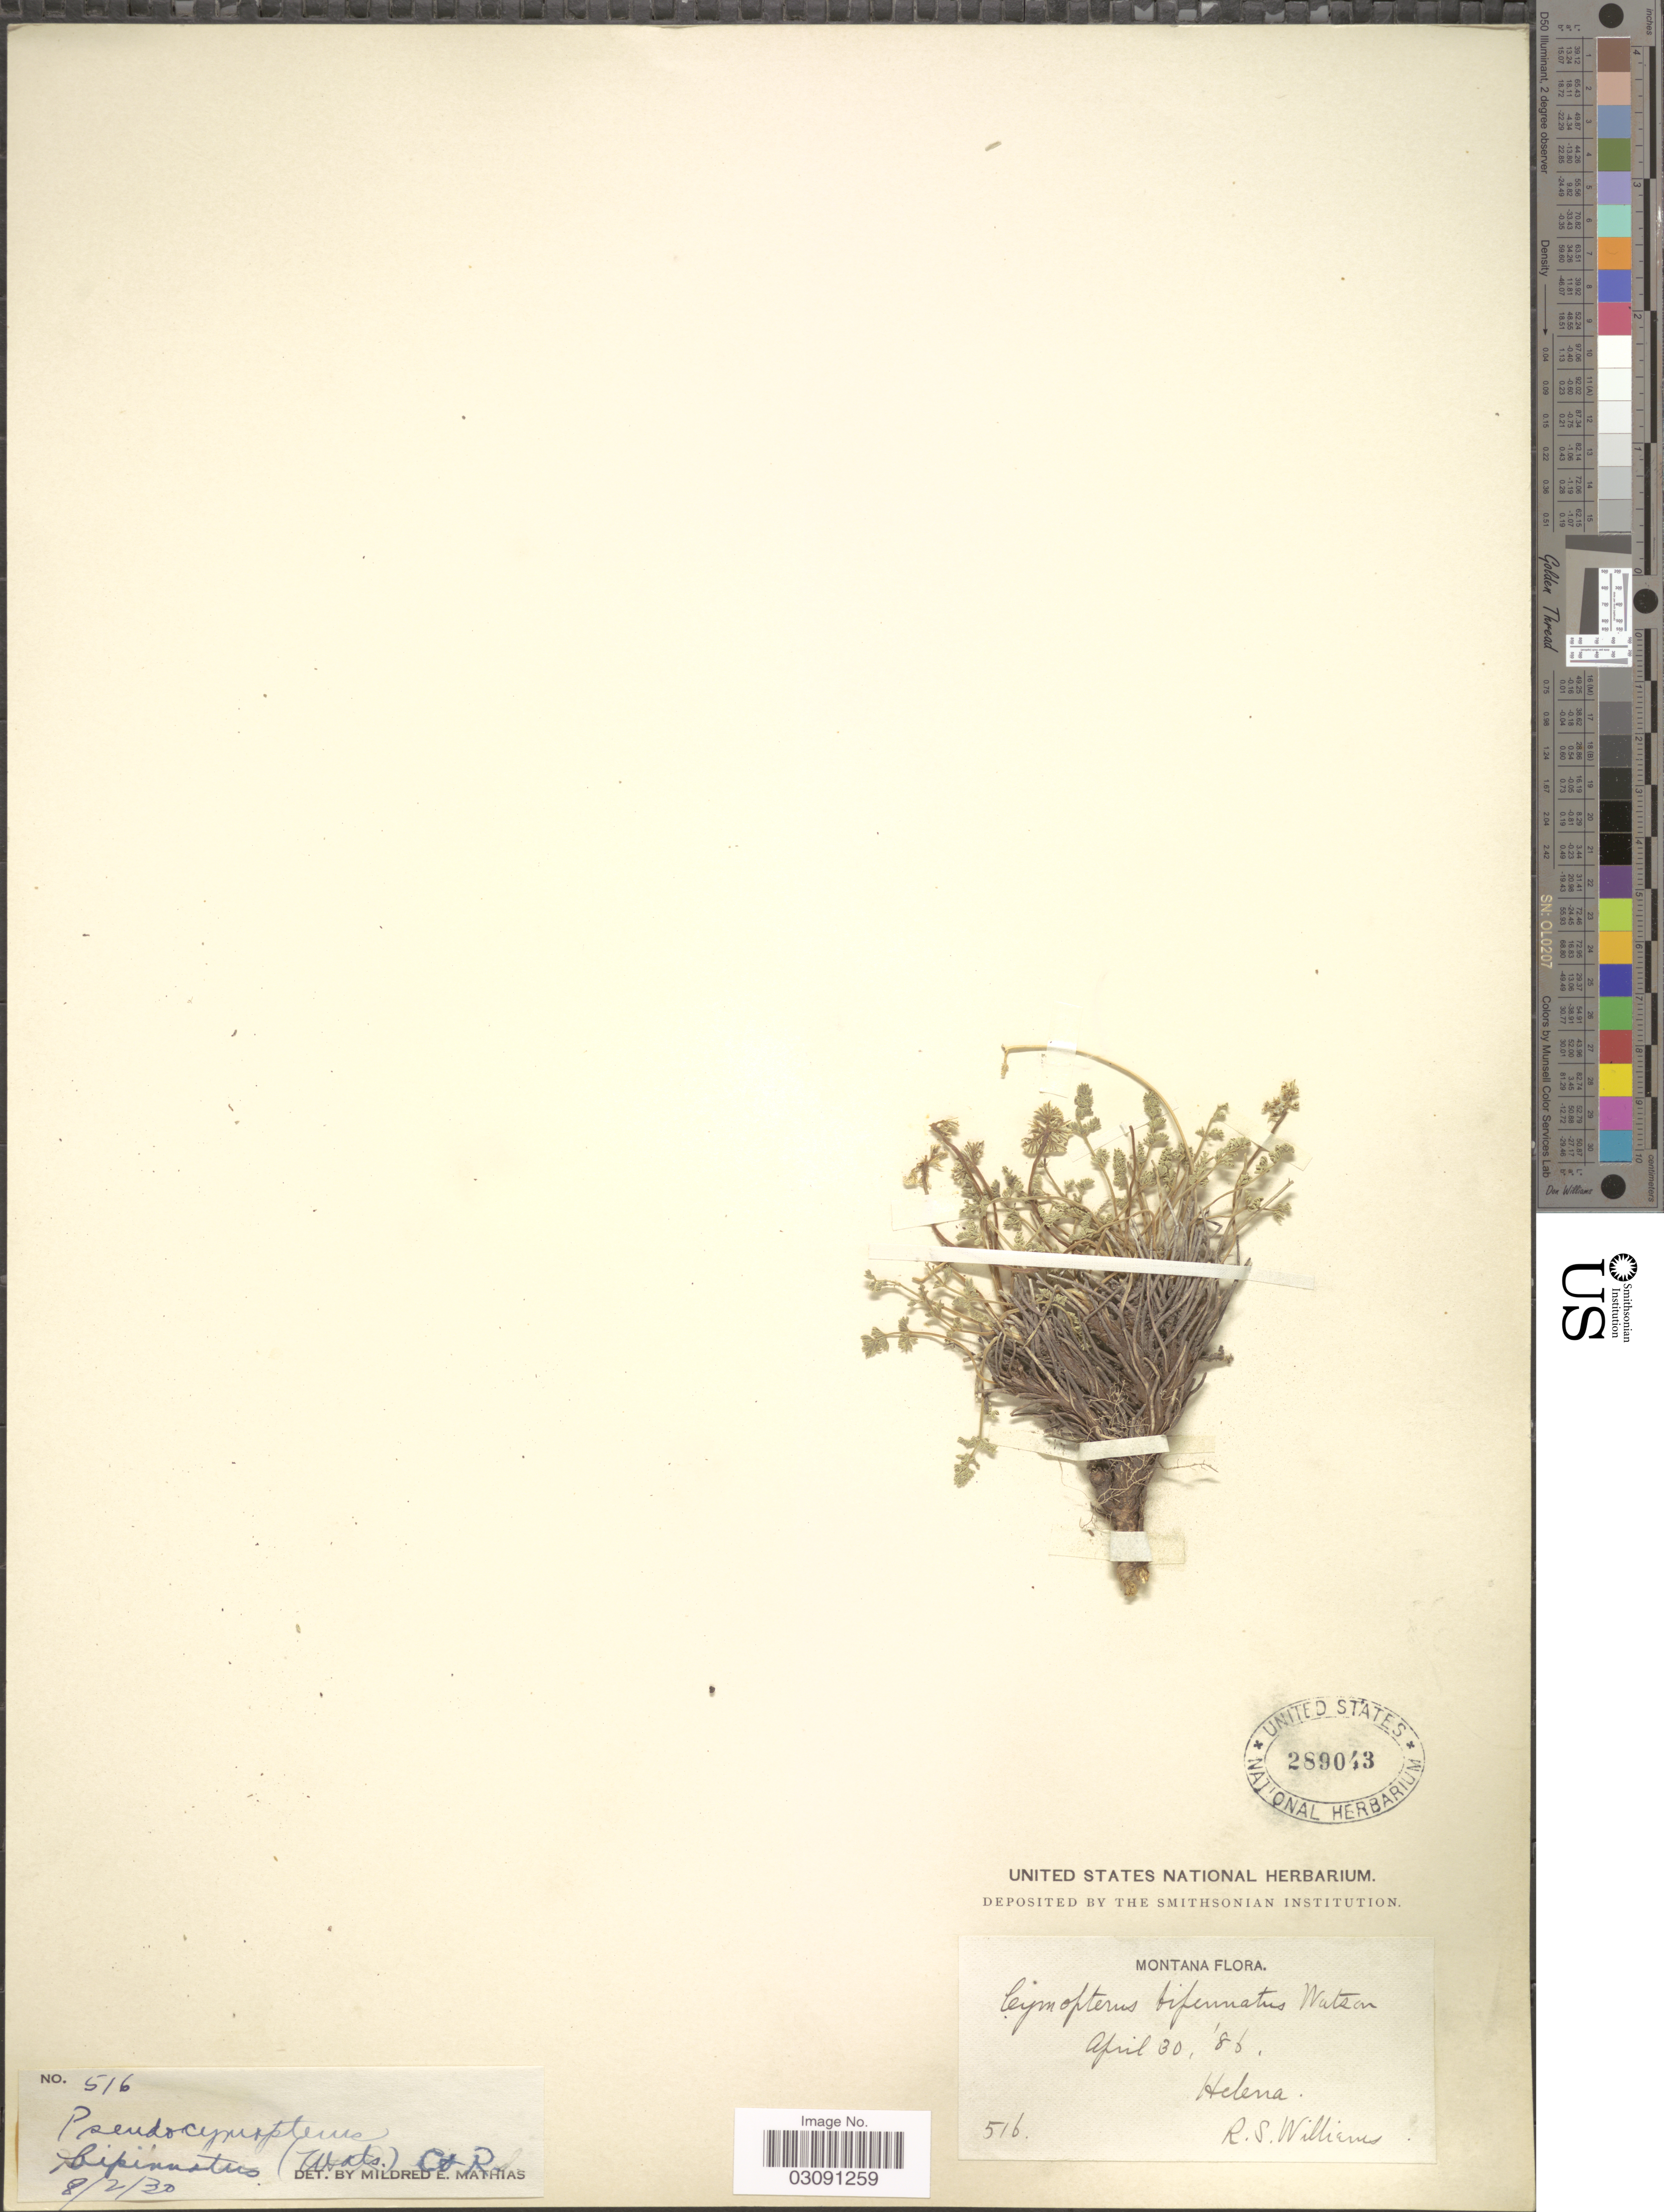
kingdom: Plantae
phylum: Tracheophyta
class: Magnoliopsida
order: Apiales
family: Apiaceae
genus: Cymopterus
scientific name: Cymopterus bipinnatus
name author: S. Watson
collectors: R. S. Williams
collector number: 516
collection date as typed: Transcribed d/m/y: 30/4/86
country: United States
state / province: Montana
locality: Helena.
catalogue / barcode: US 289043